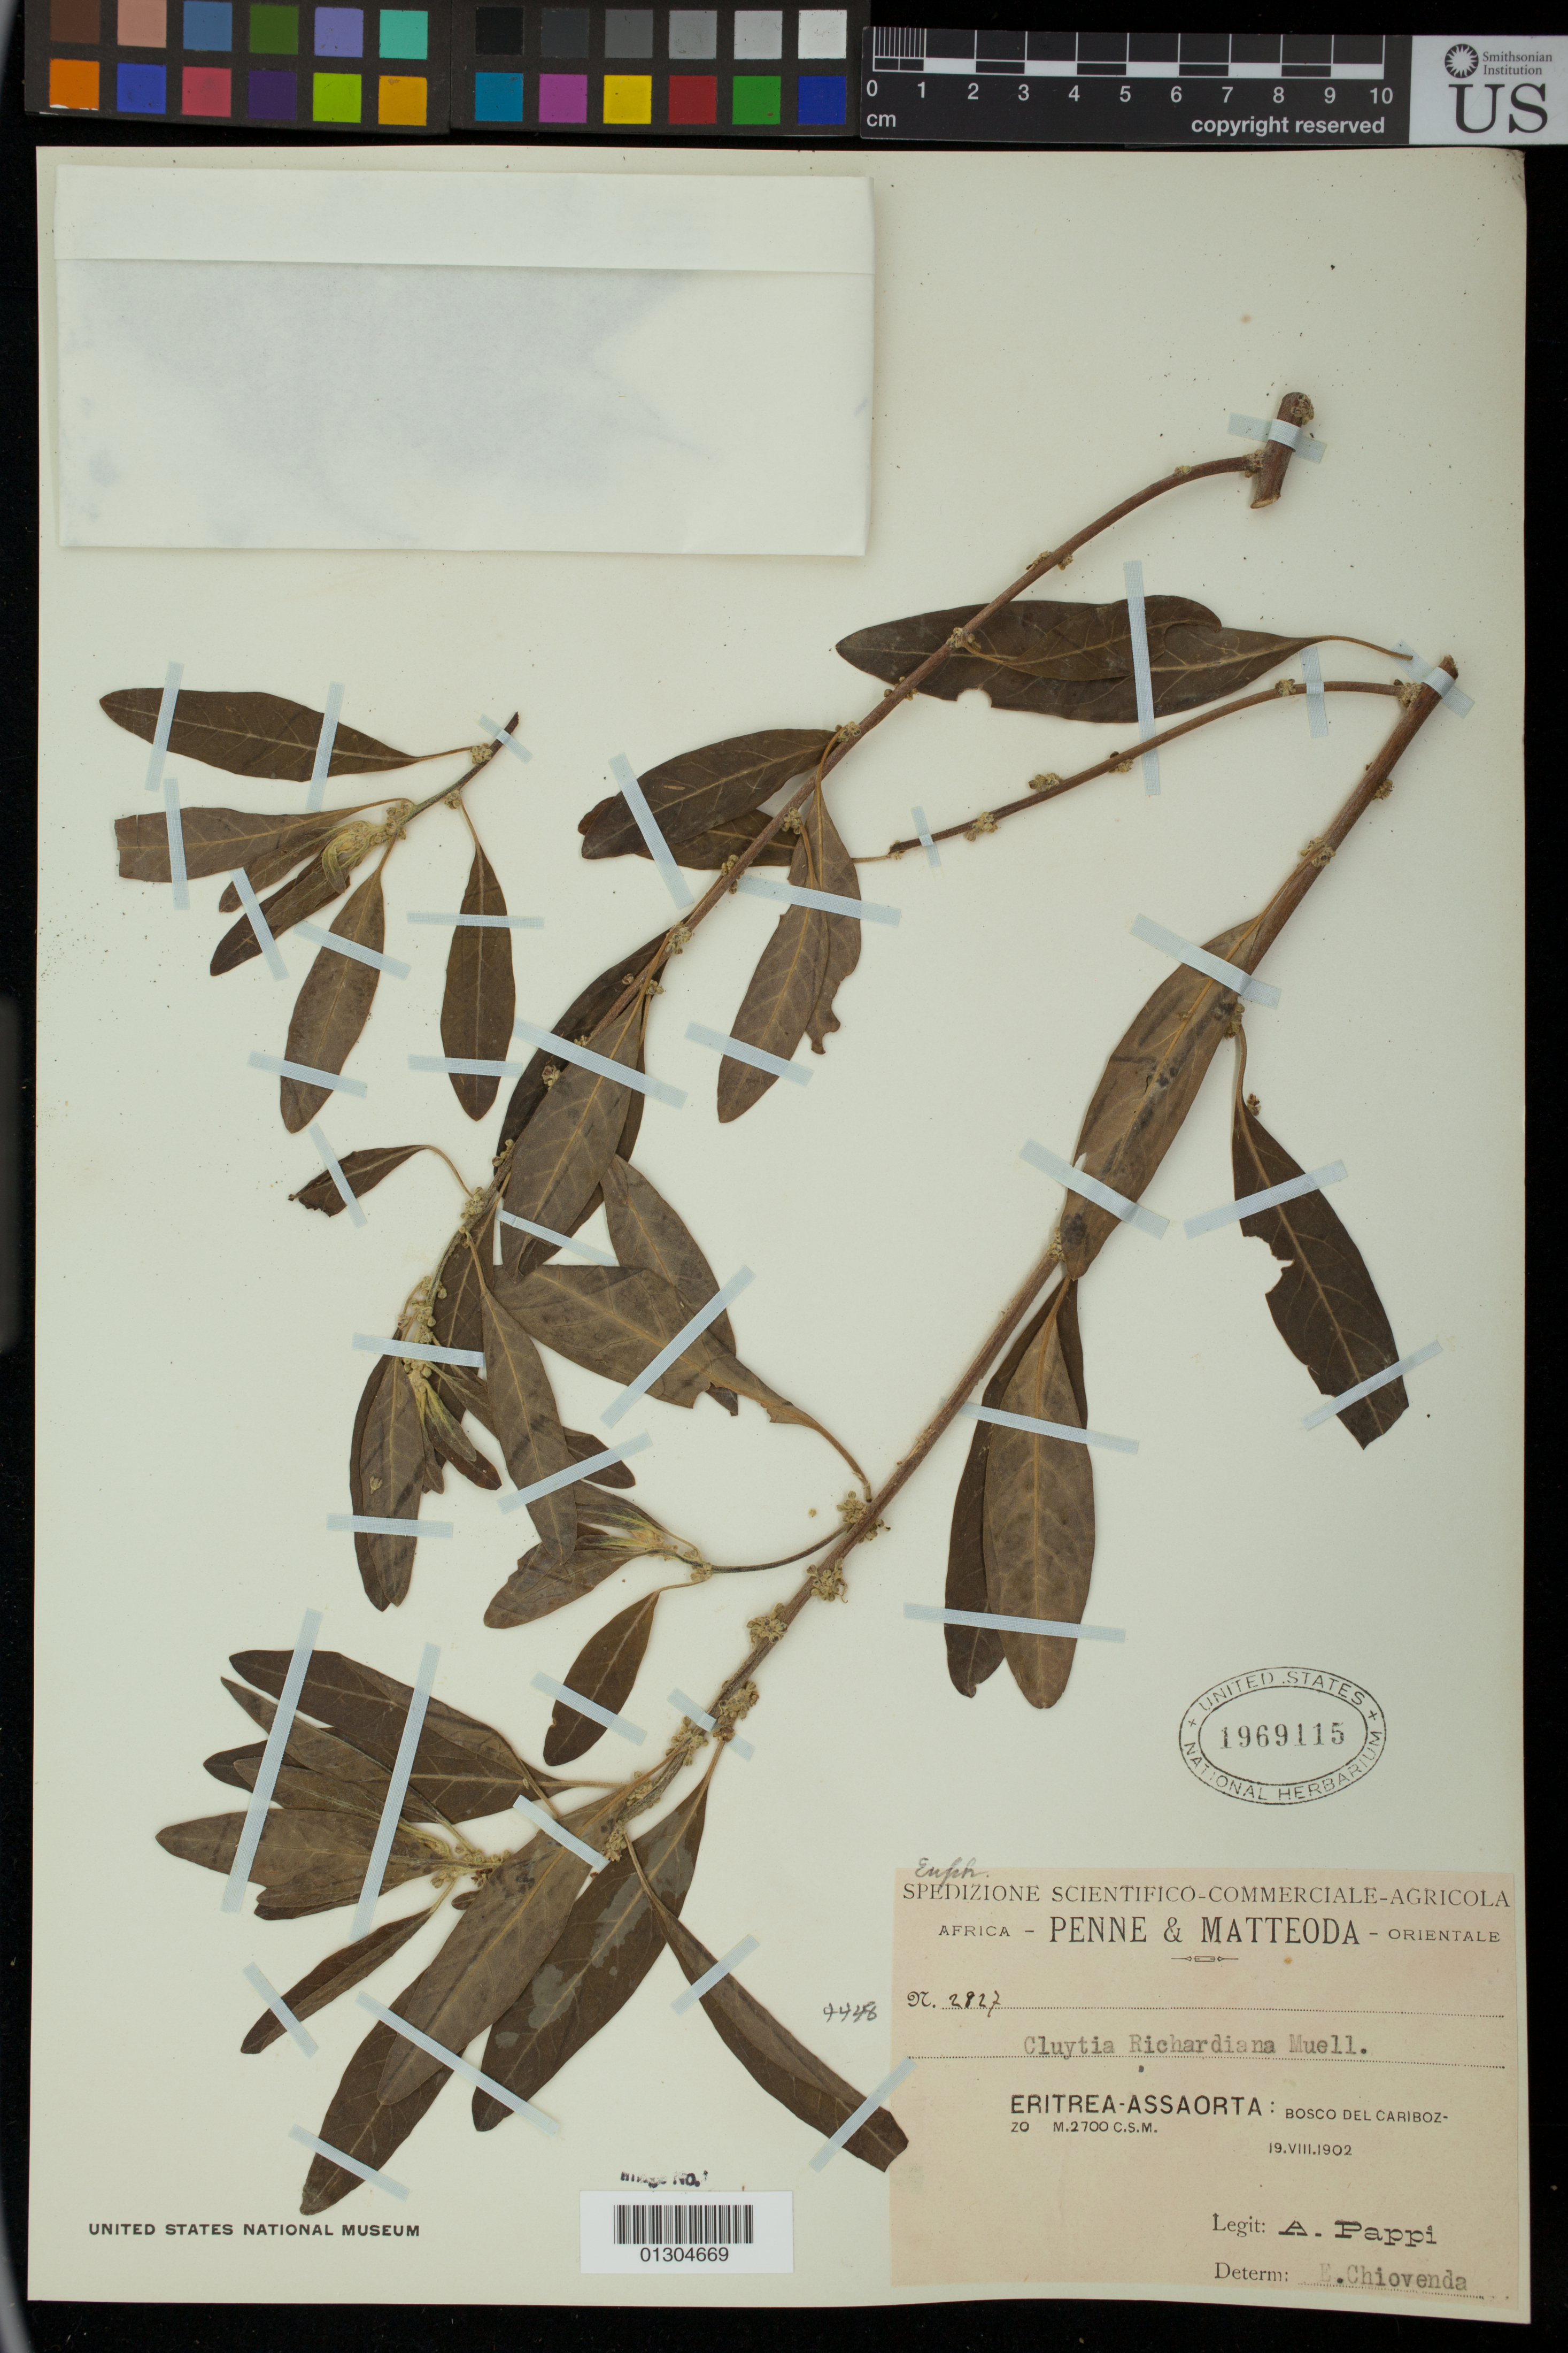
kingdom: Plantae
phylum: Tracheophyta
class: Magnoliopsida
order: Malpighiales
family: Peraceae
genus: Clutia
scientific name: Clutia richardiana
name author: Müll. Arg.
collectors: A. Pappi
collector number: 2827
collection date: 1902-08-19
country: Eritrea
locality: Bosco del Cariboz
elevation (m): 2700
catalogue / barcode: US 1969115